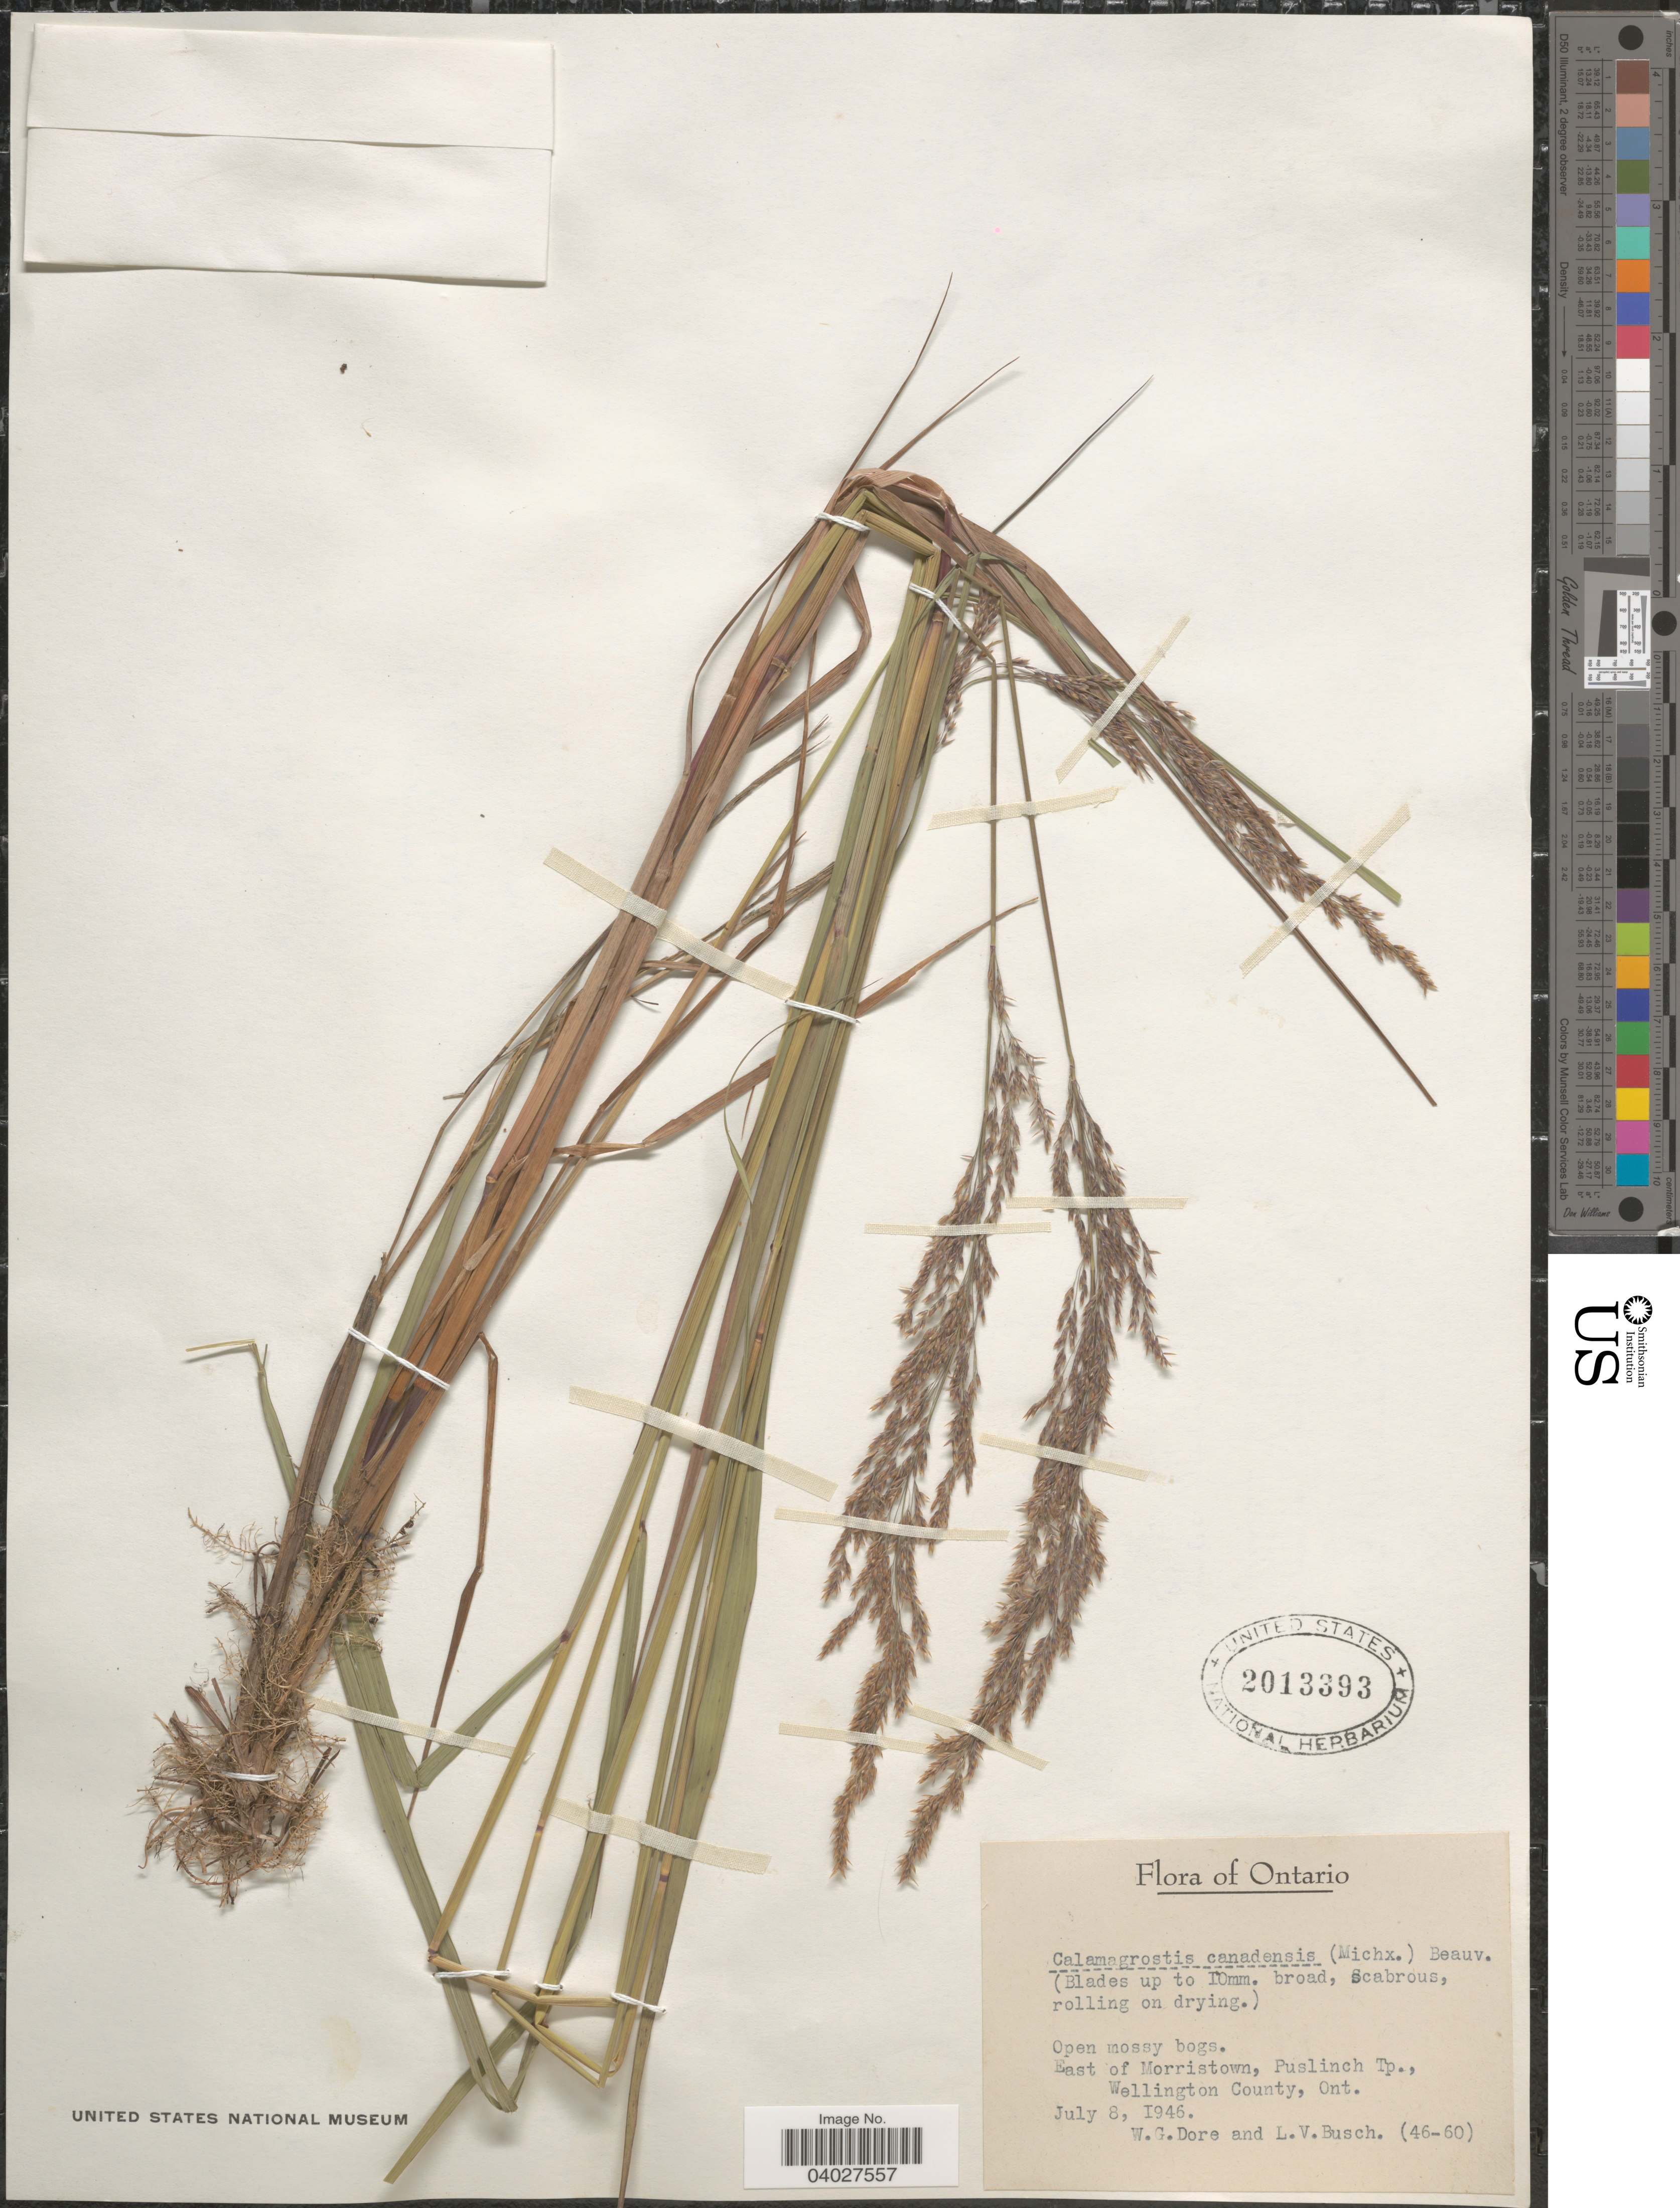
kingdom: Plantae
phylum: Tracheophyta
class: Liliopsida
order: Poales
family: Poaceae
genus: Calamagrostis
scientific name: Calamagrostis canadensis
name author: (Michx.) P. Beauv.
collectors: W. Dore & L. Busch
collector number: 46-60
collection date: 1946-07-08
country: Canada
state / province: Ontario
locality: East of Morristown, Puslinch Tp., Wellington County.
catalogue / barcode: US 2013393